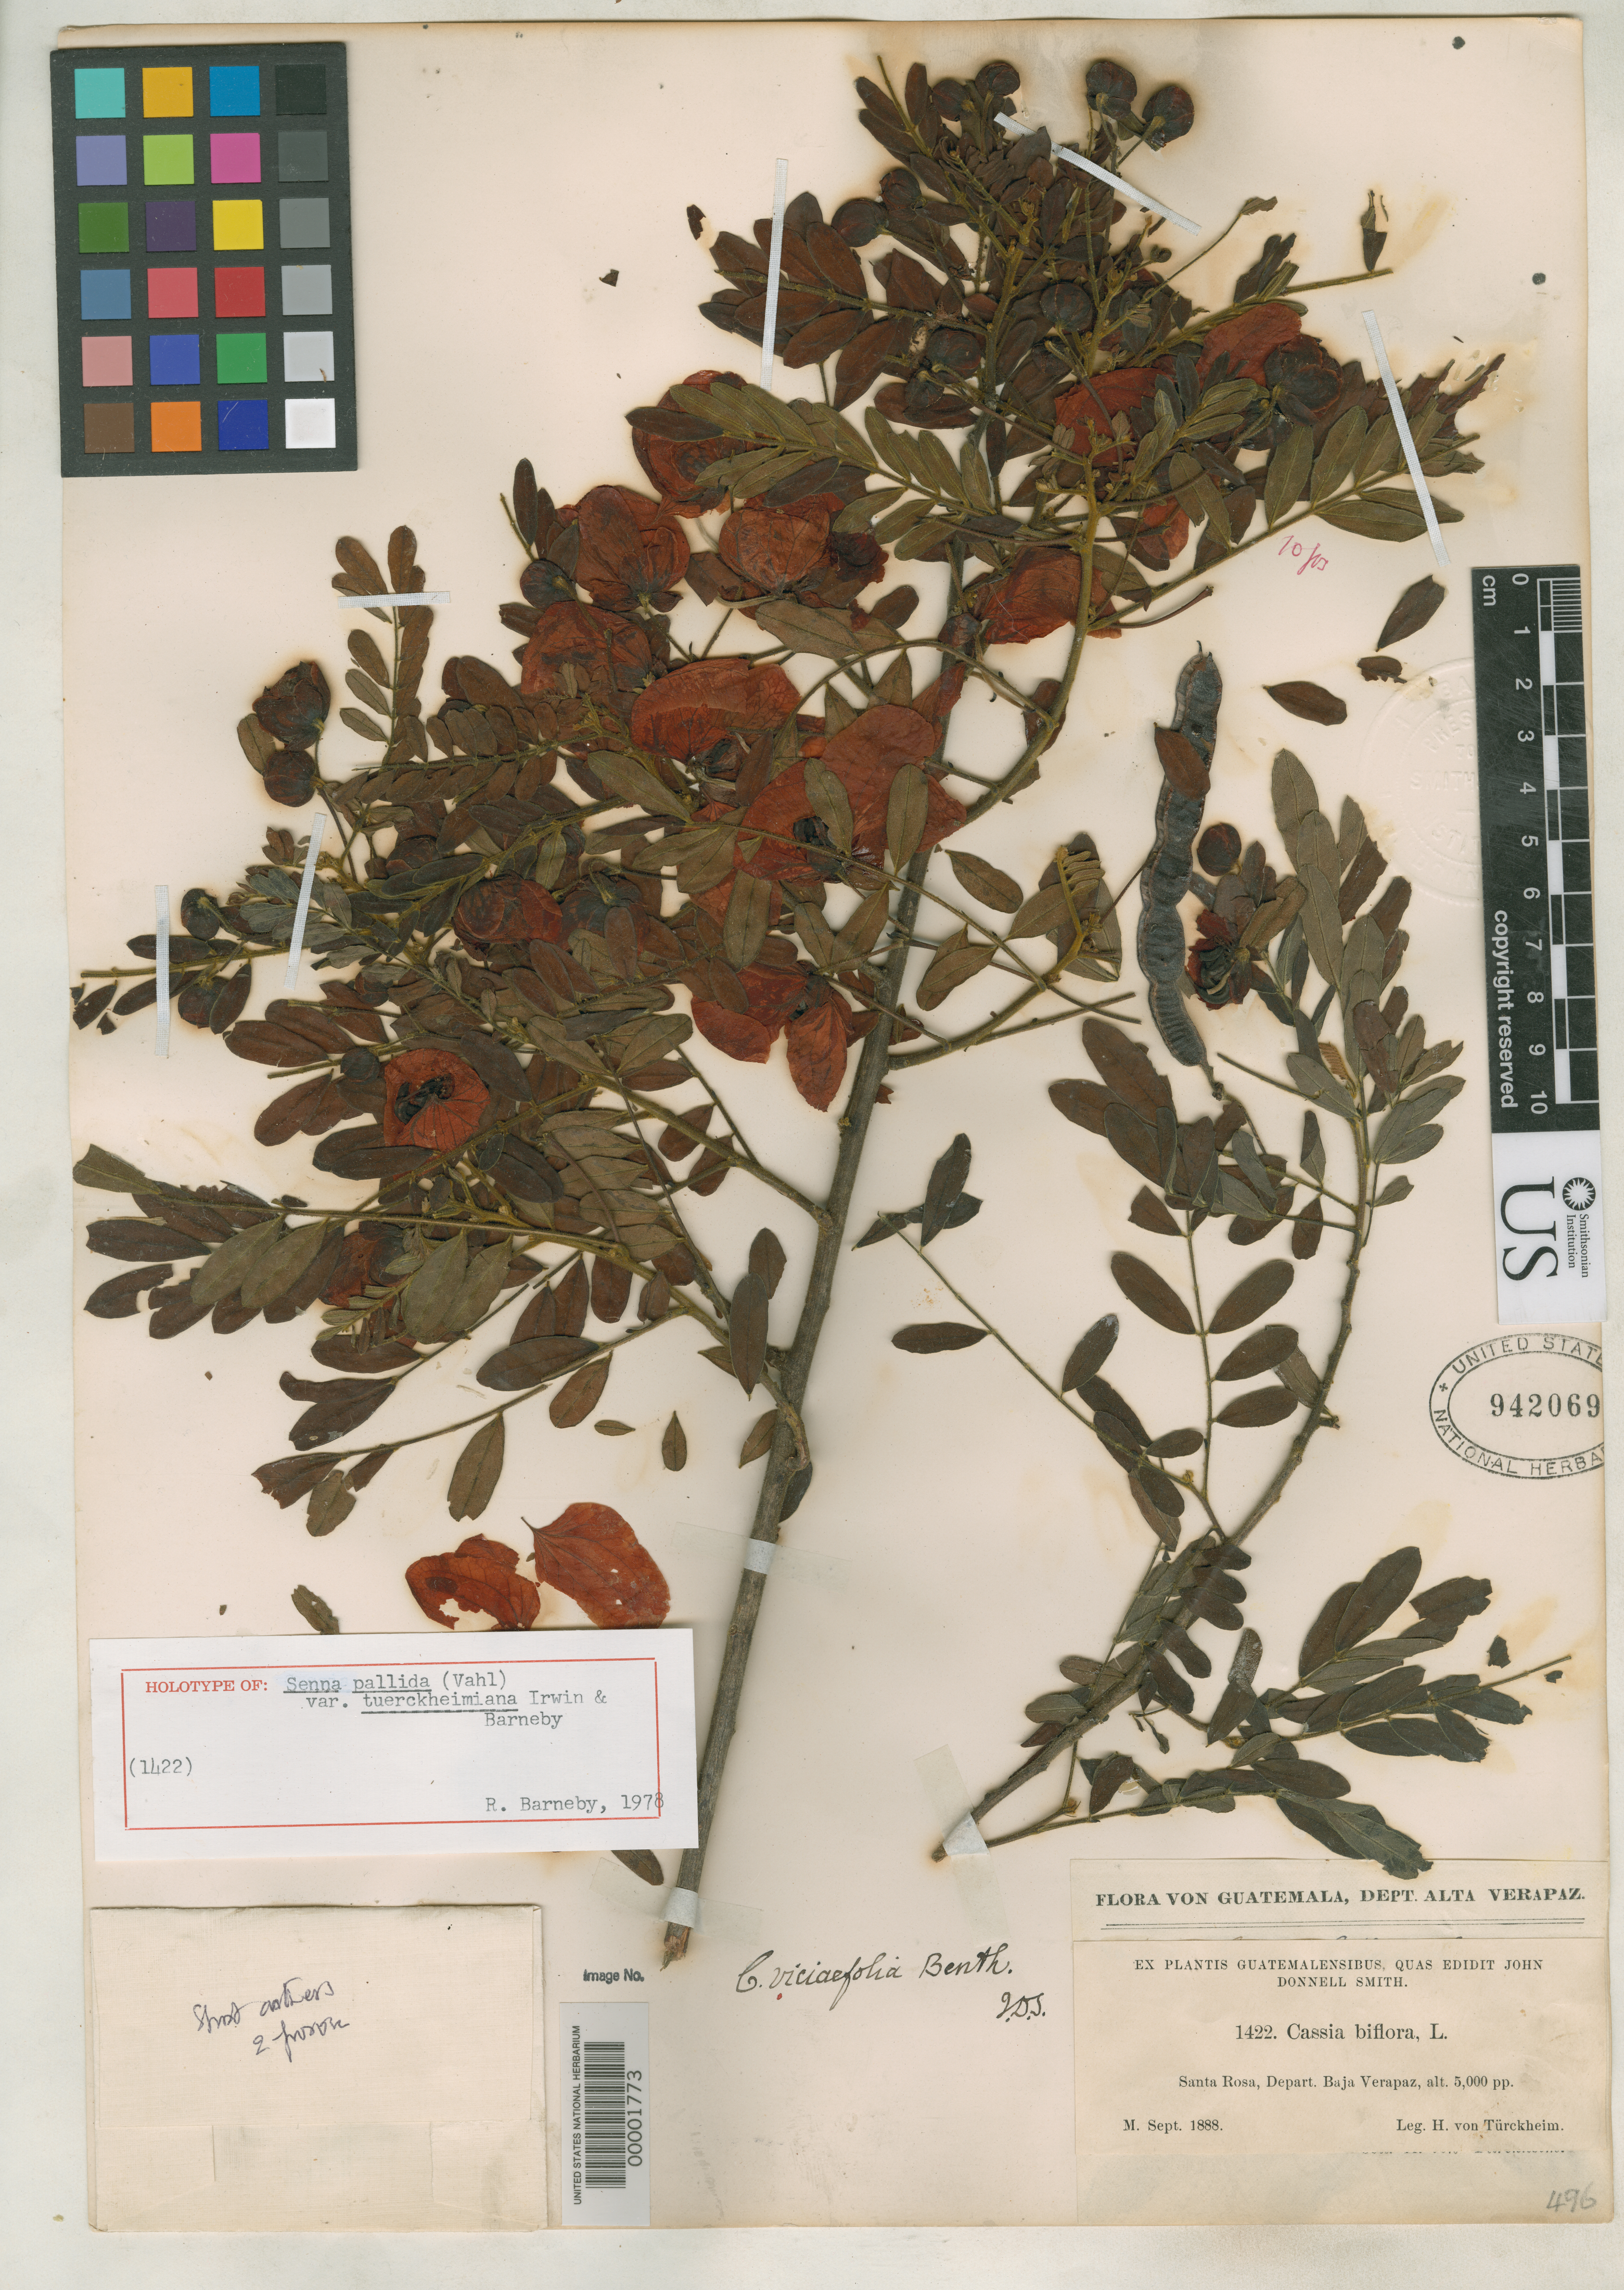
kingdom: Plantae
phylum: Tracheophyta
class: Magnoliopsida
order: Fabales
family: Fabaceae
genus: Senna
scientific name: Senna pallida var. tuerckheimiana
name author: H.S. Irwin & Barneby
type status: Holotype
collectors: H. von Türckheim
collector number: J.D.S. 1422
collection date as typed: Sep 1888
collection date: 1888-09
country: Guatemala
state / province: Baja Verapaz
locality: Santa Rosa.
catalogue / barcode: US 942069